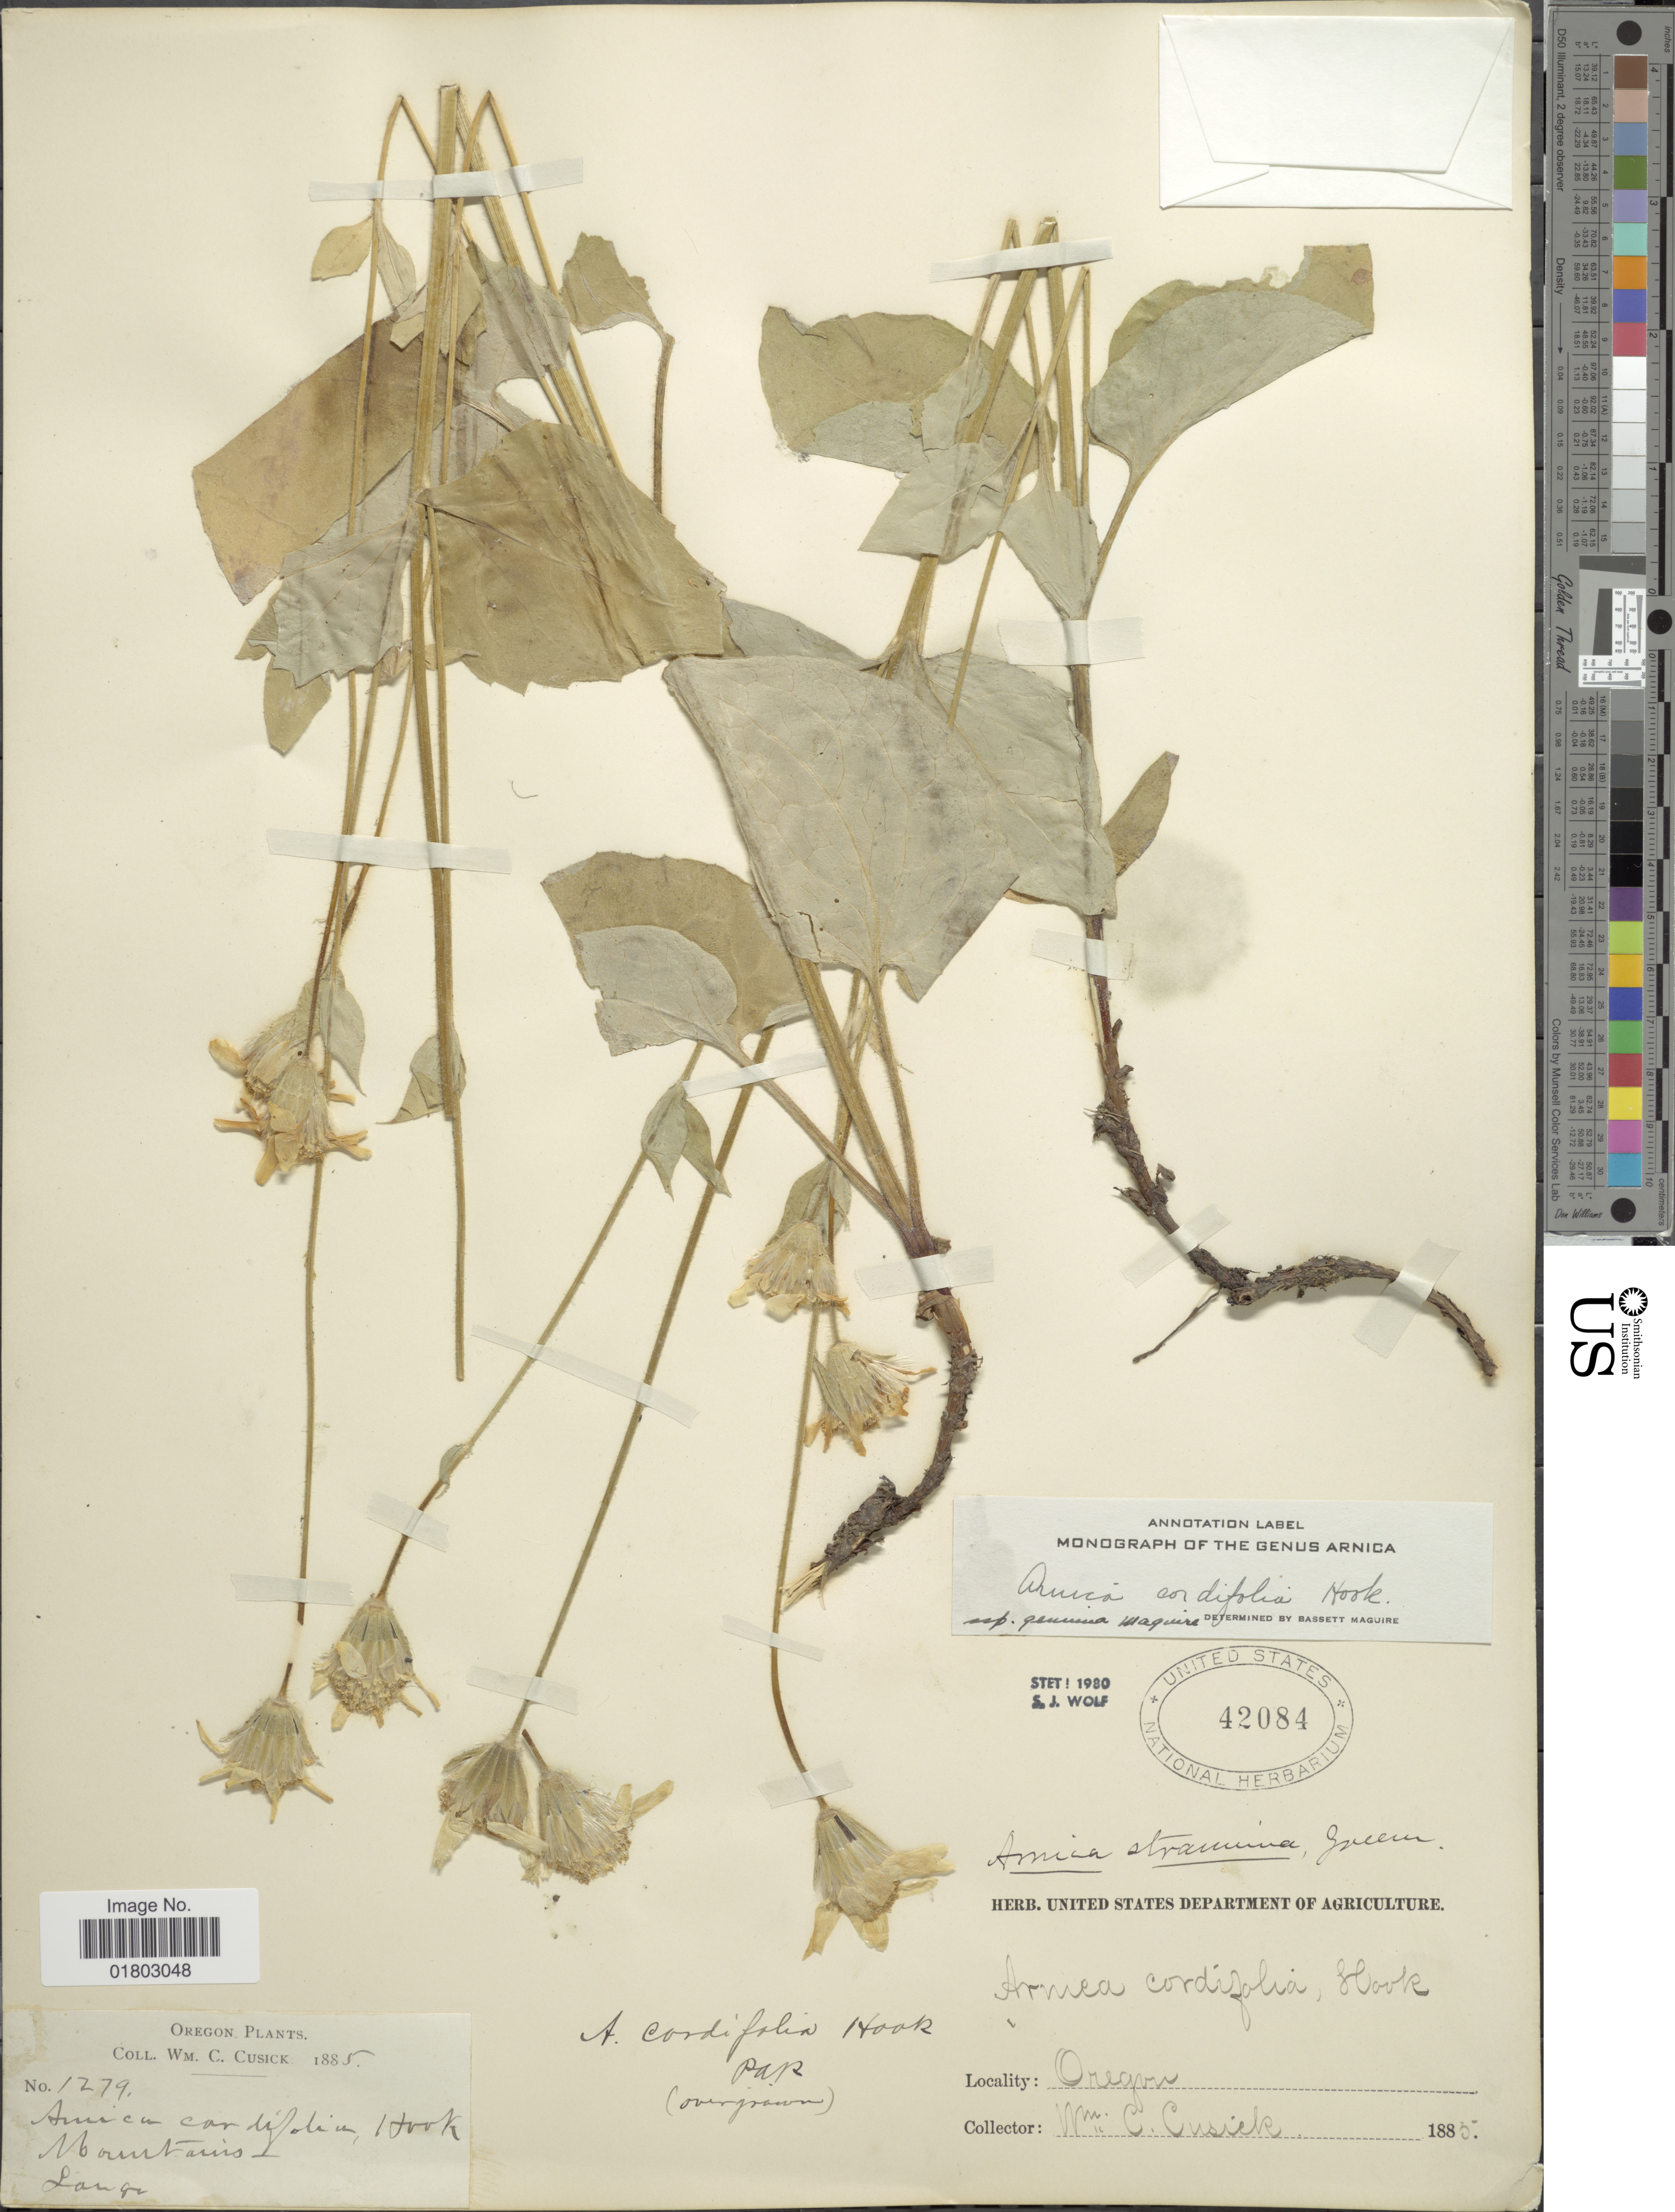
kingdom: Plantae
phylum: Tracheophyta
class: Magnoliopsida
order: Asterales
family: Asteraceae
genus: Arnica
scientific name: Arnica cordifolia subsp. genuina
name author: Maguire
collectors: W. C. Cusick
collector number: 1279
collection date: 1885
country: United States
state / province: Oregon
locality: Mountains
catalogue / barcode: US 42084